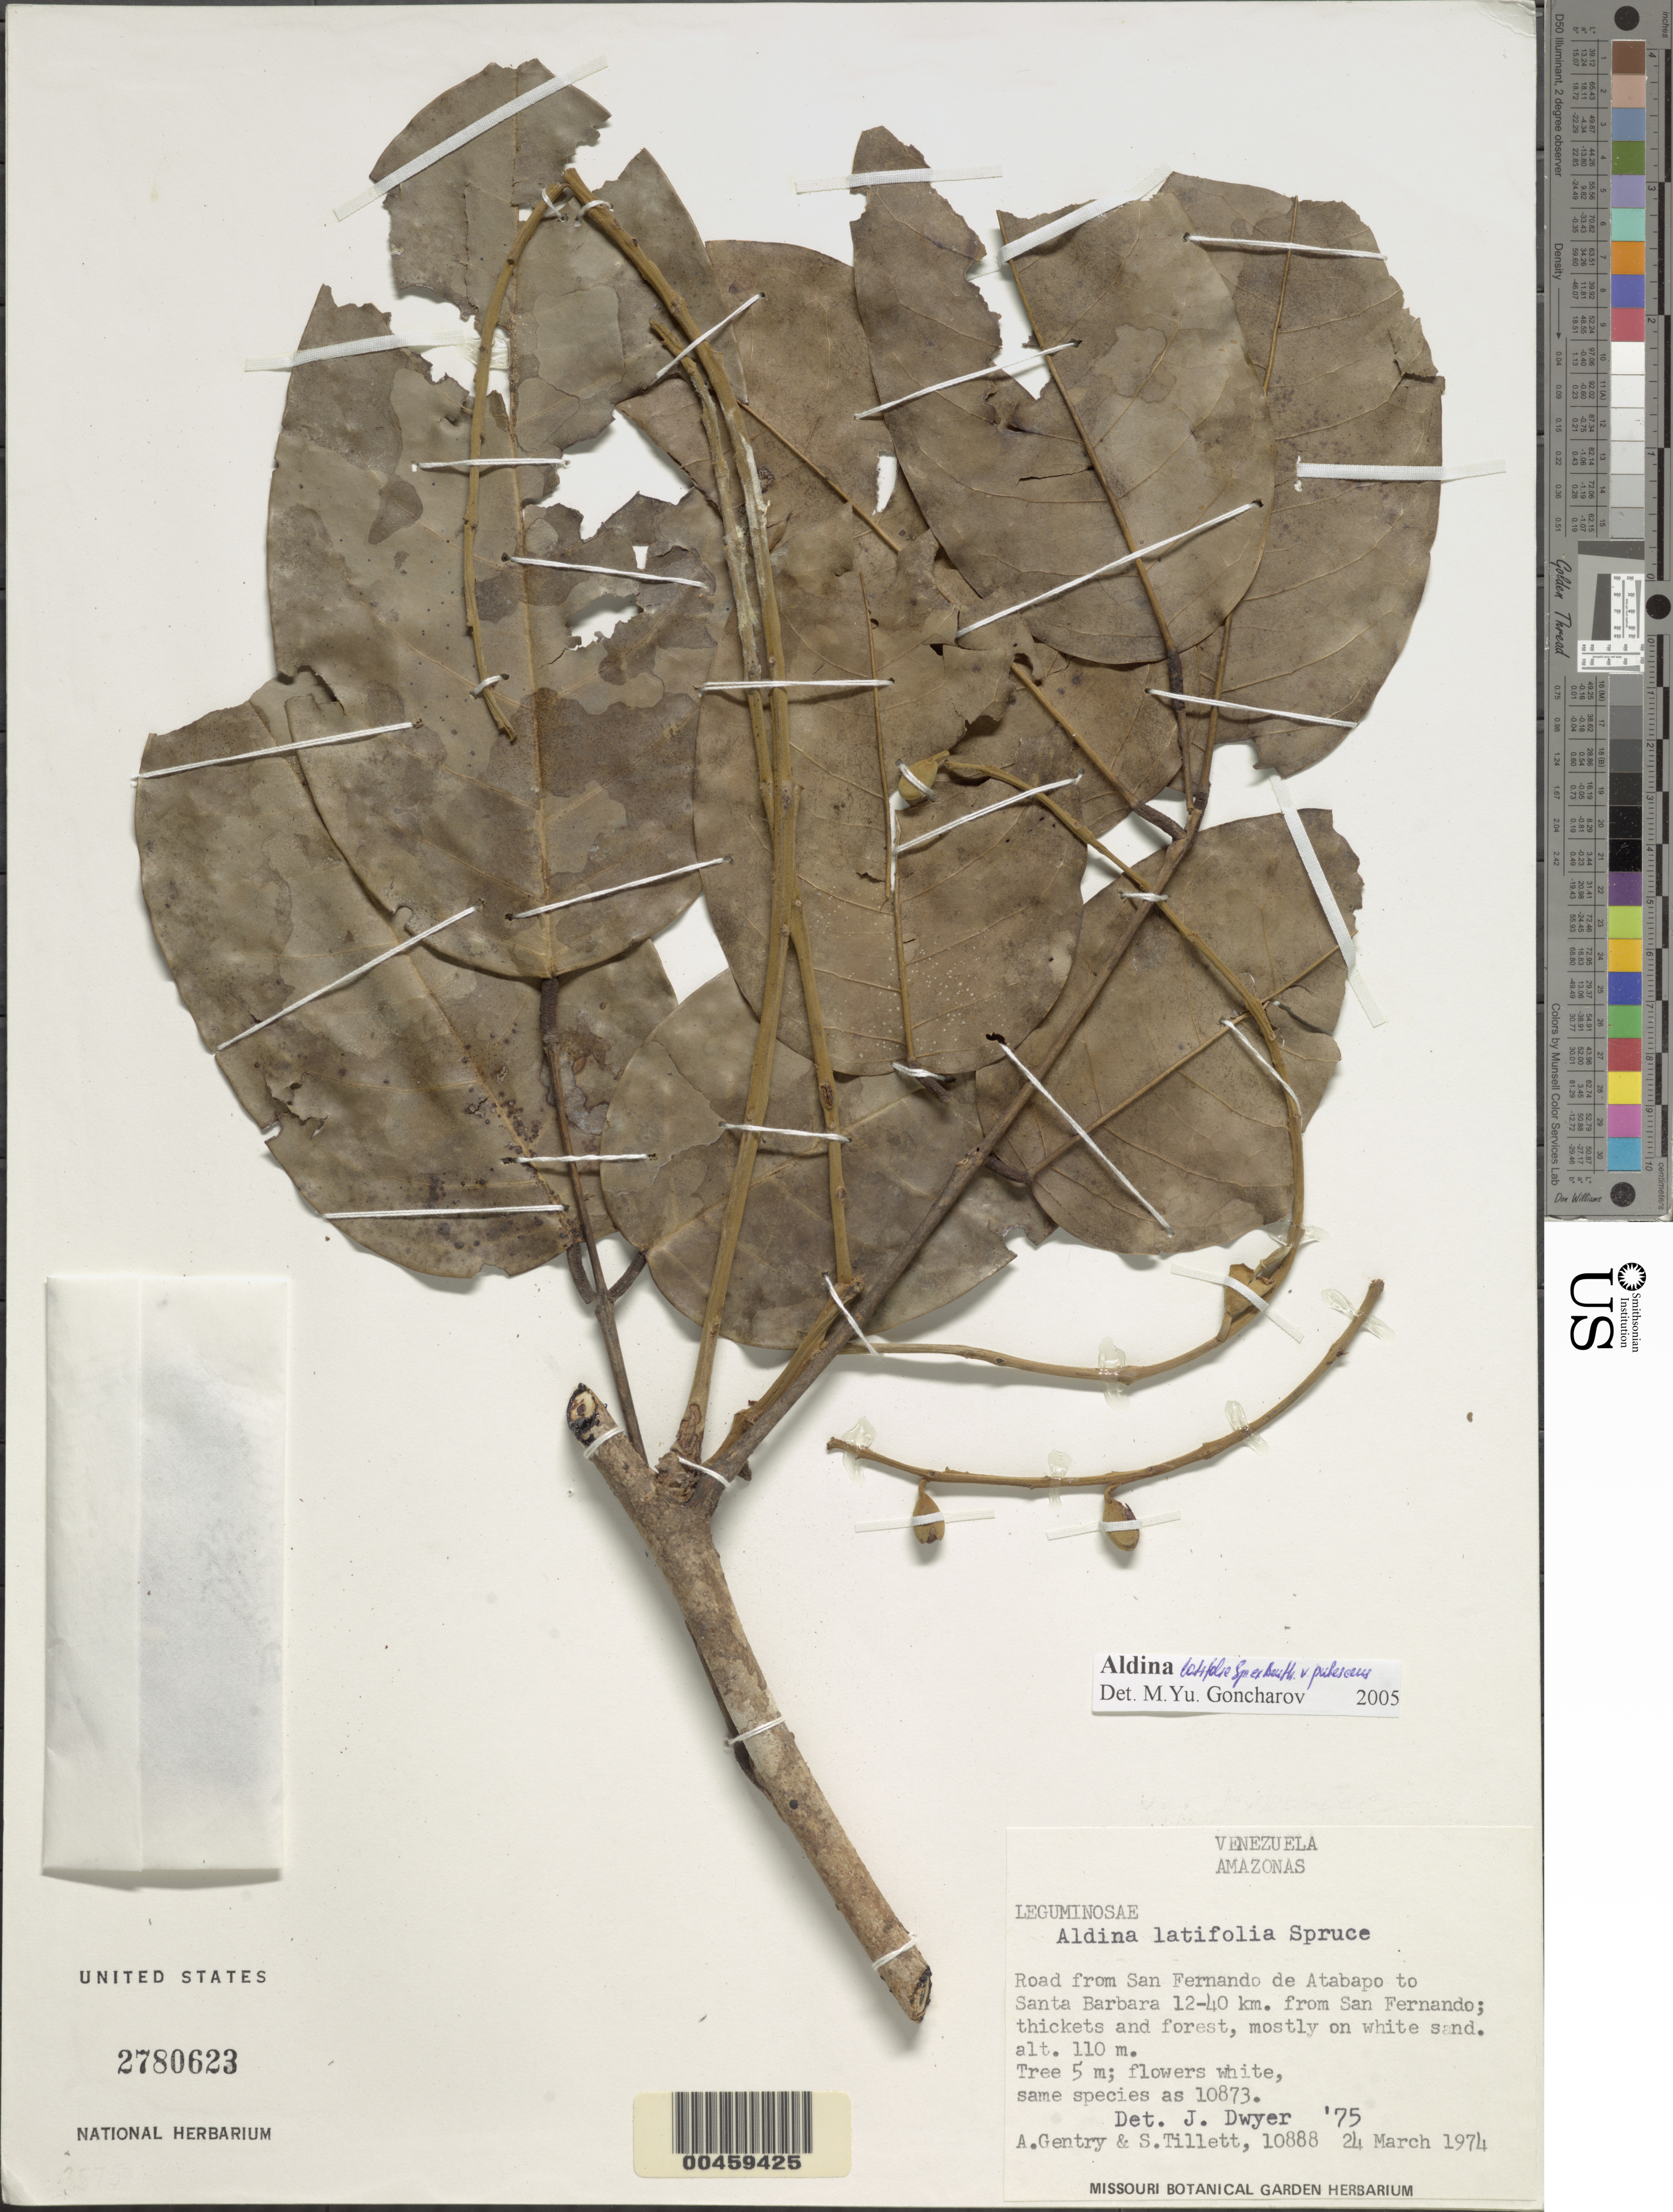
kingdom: Plantae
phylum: Tracheophyta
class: Magnoliopsida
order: Fabales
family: Fabaceae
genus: Aldina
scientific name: Aldina discolor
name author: Spruce ex Benth.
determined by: Ramos, Gustavo, (HUEFS), Universidade Estadual de Feira de Santana (BRAZIL)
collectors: A. H. Gentry & S. S. Tillett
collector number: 10888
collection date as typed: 24 Mar 1974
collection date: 1974-03-24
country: Venezuela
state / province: Amazonas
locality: Between San Fernando de Atabapo and Santa Barbara; 12 - 14 km from San Fernando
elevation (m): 110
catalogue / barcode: US 2780623